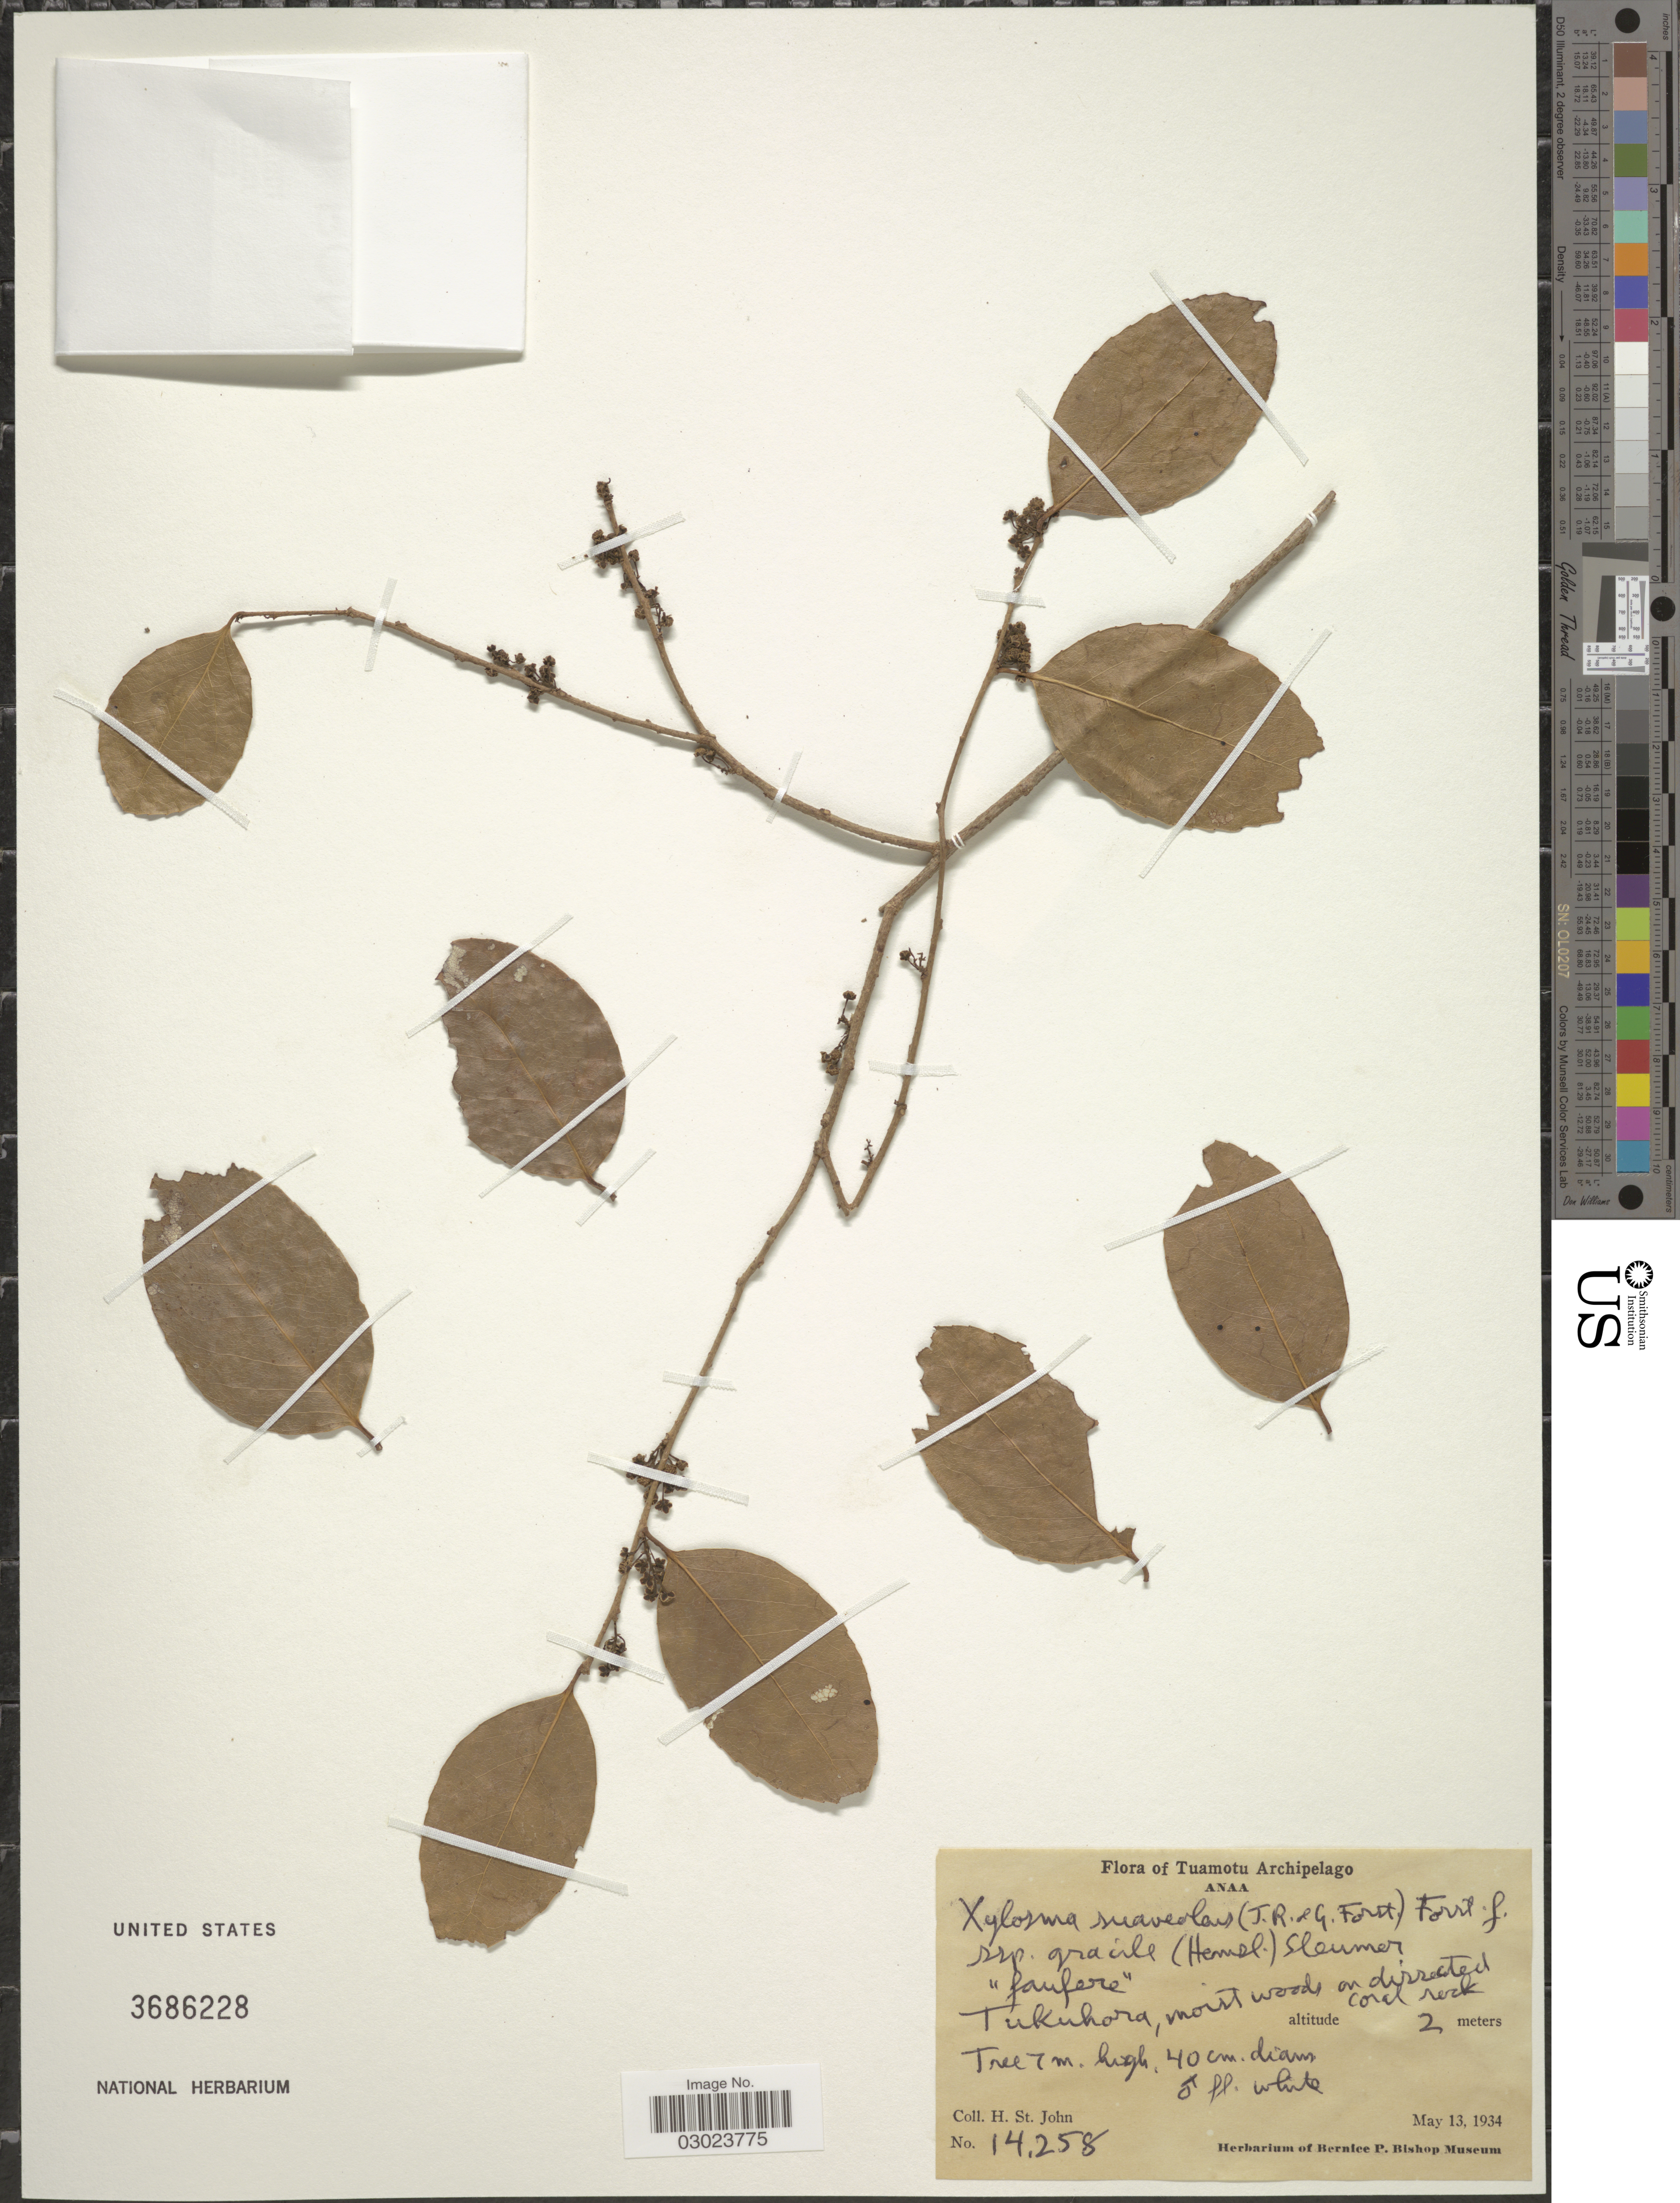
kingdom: Plantae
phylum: Tracheophyta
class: Magnoliopsida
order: Malpighiales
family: Salicaceae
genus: Xylosma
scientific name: Xylosma suaveolens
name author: G. Forst.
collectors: H. St John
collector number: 14258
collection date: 1934-05-13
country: French Polynesia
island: Anaa Atoll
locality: Tuamotu Archipelago Anaa. Tukuhora.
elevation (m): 2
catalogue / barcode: US 3686228